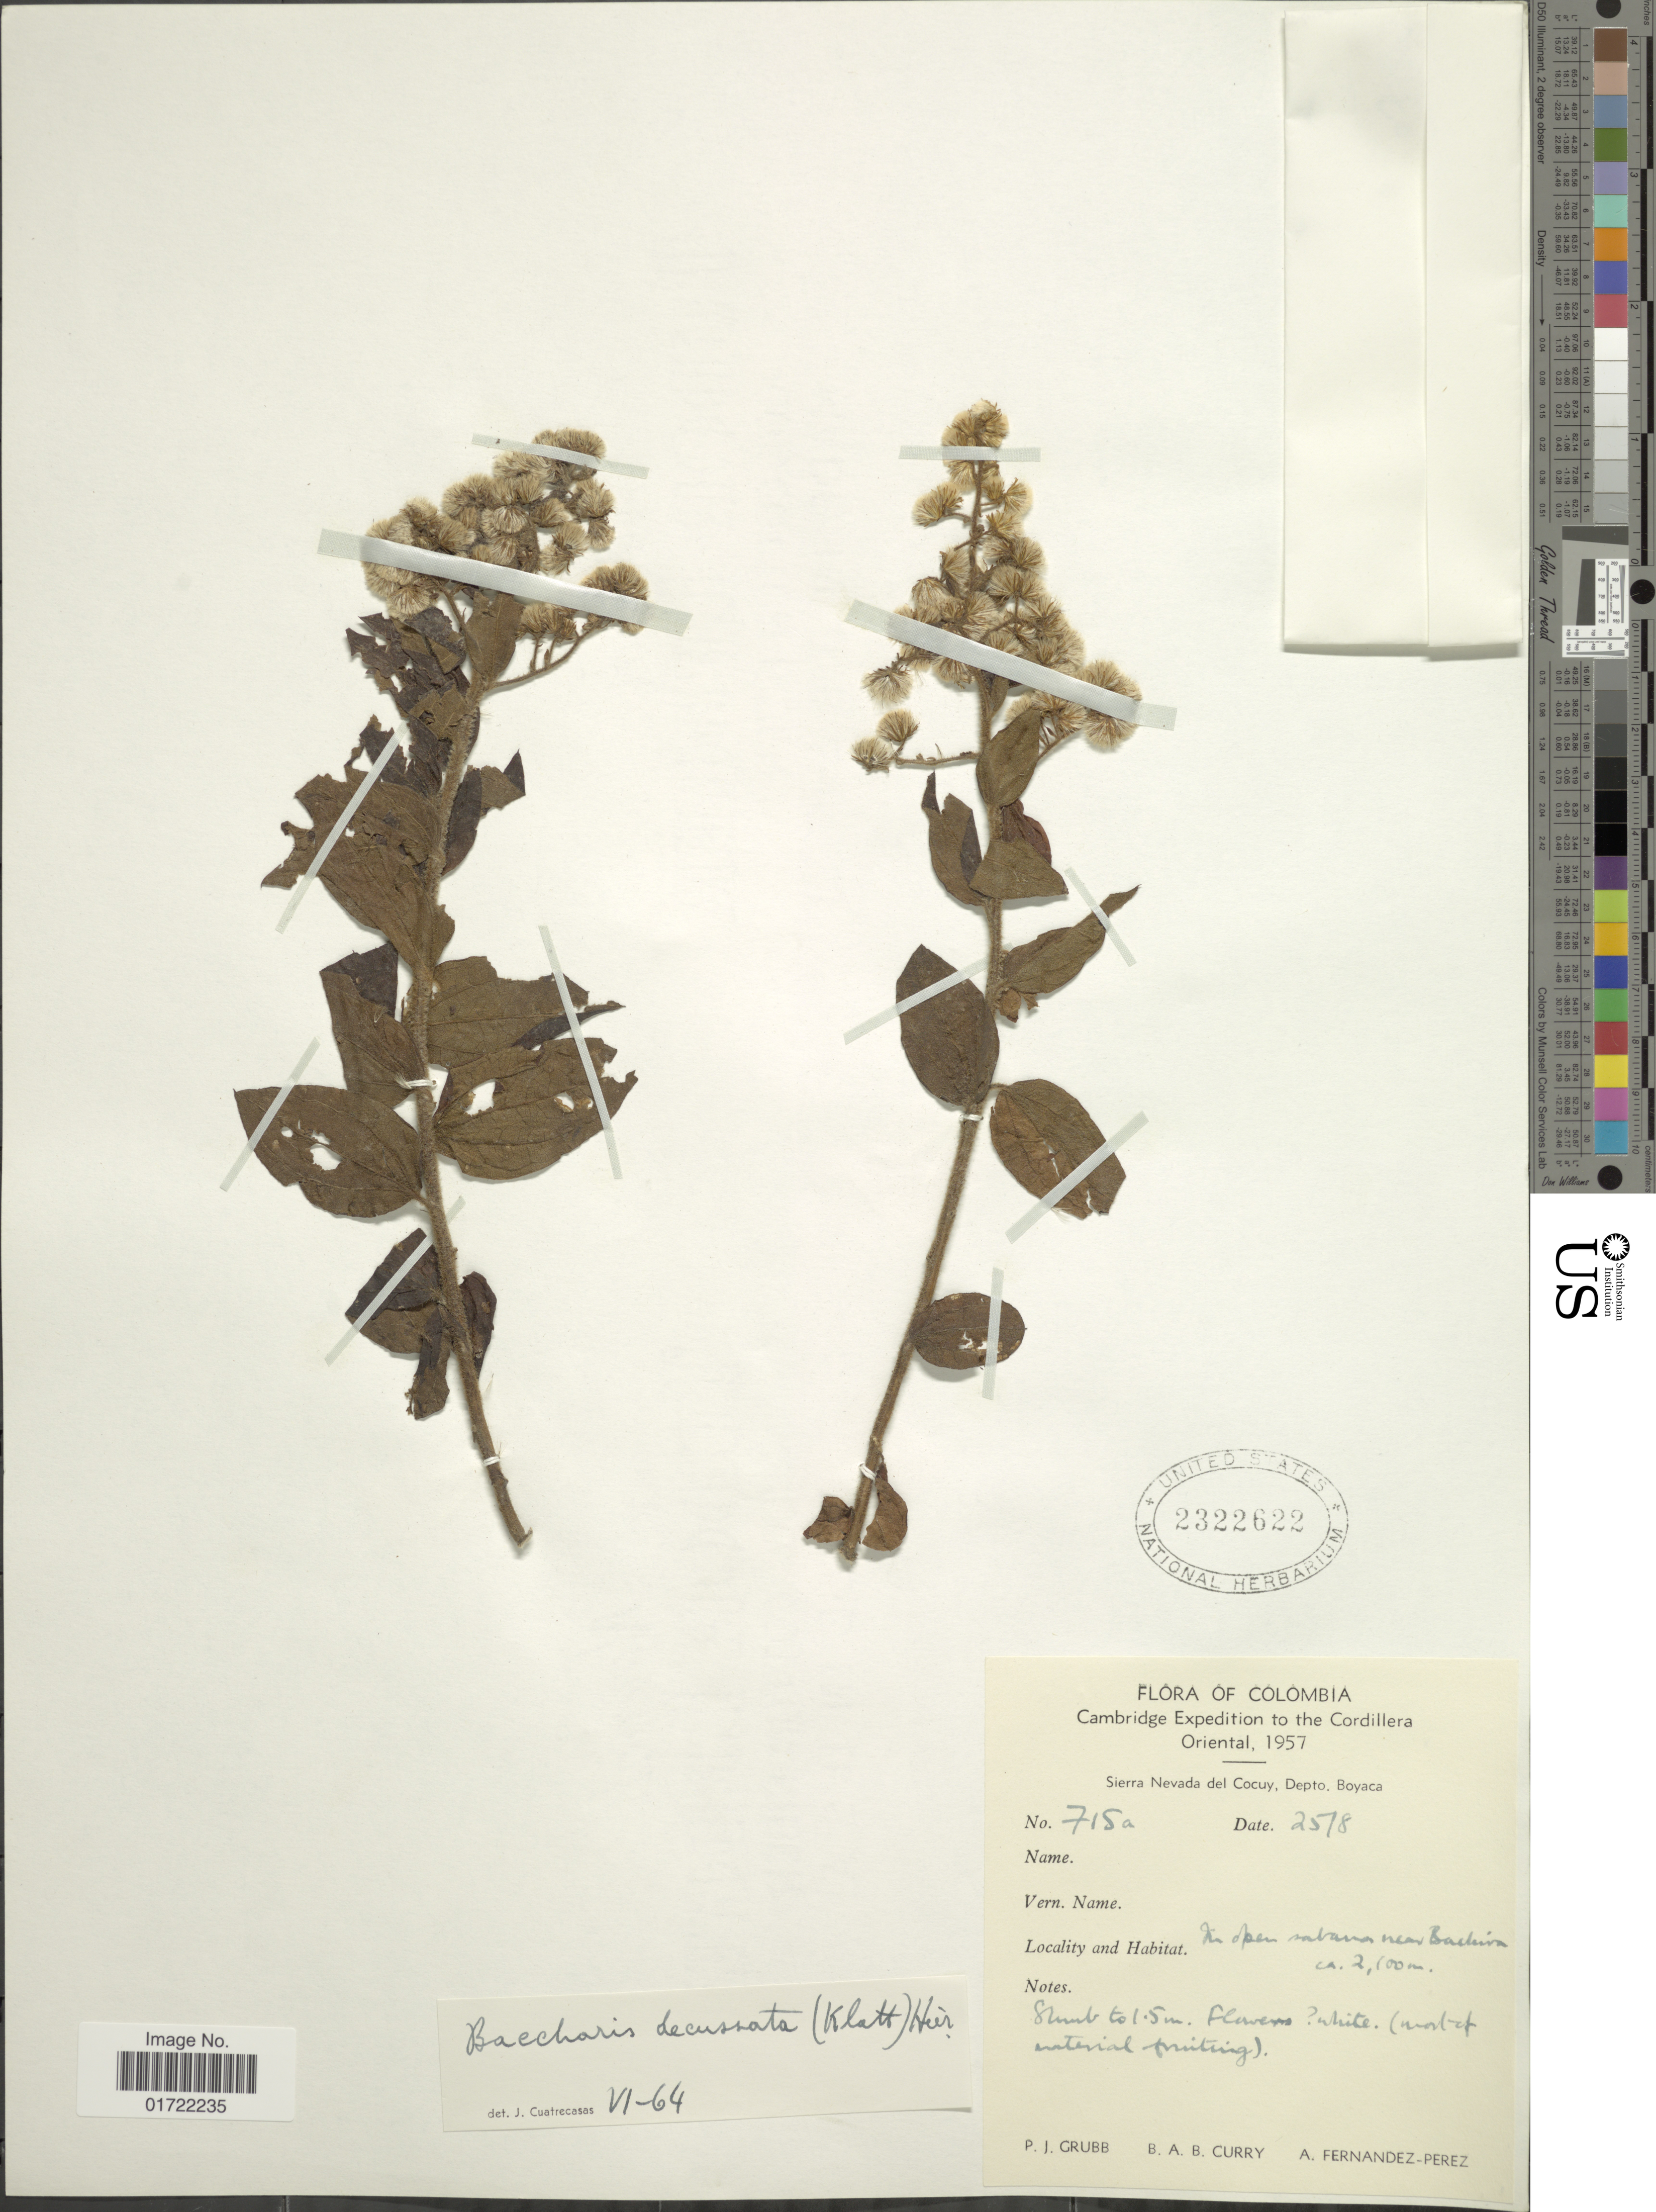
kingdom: Plantae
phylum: Tracheophyta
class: Magnoliopsida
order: Asterales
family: Asteraceae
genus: Baccharis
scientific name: Baccharis decussata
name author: (Klatt) Hieron.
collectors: P. J. Grubb, B. A. B. Curry & A. Fernández-Pérez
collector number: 715a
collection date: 1957-08-25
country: Colombia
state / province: Boyacá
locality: Cordillera Oriental, Sierra Nevada del Cocuy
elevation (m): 2100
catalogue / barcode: US 2322622